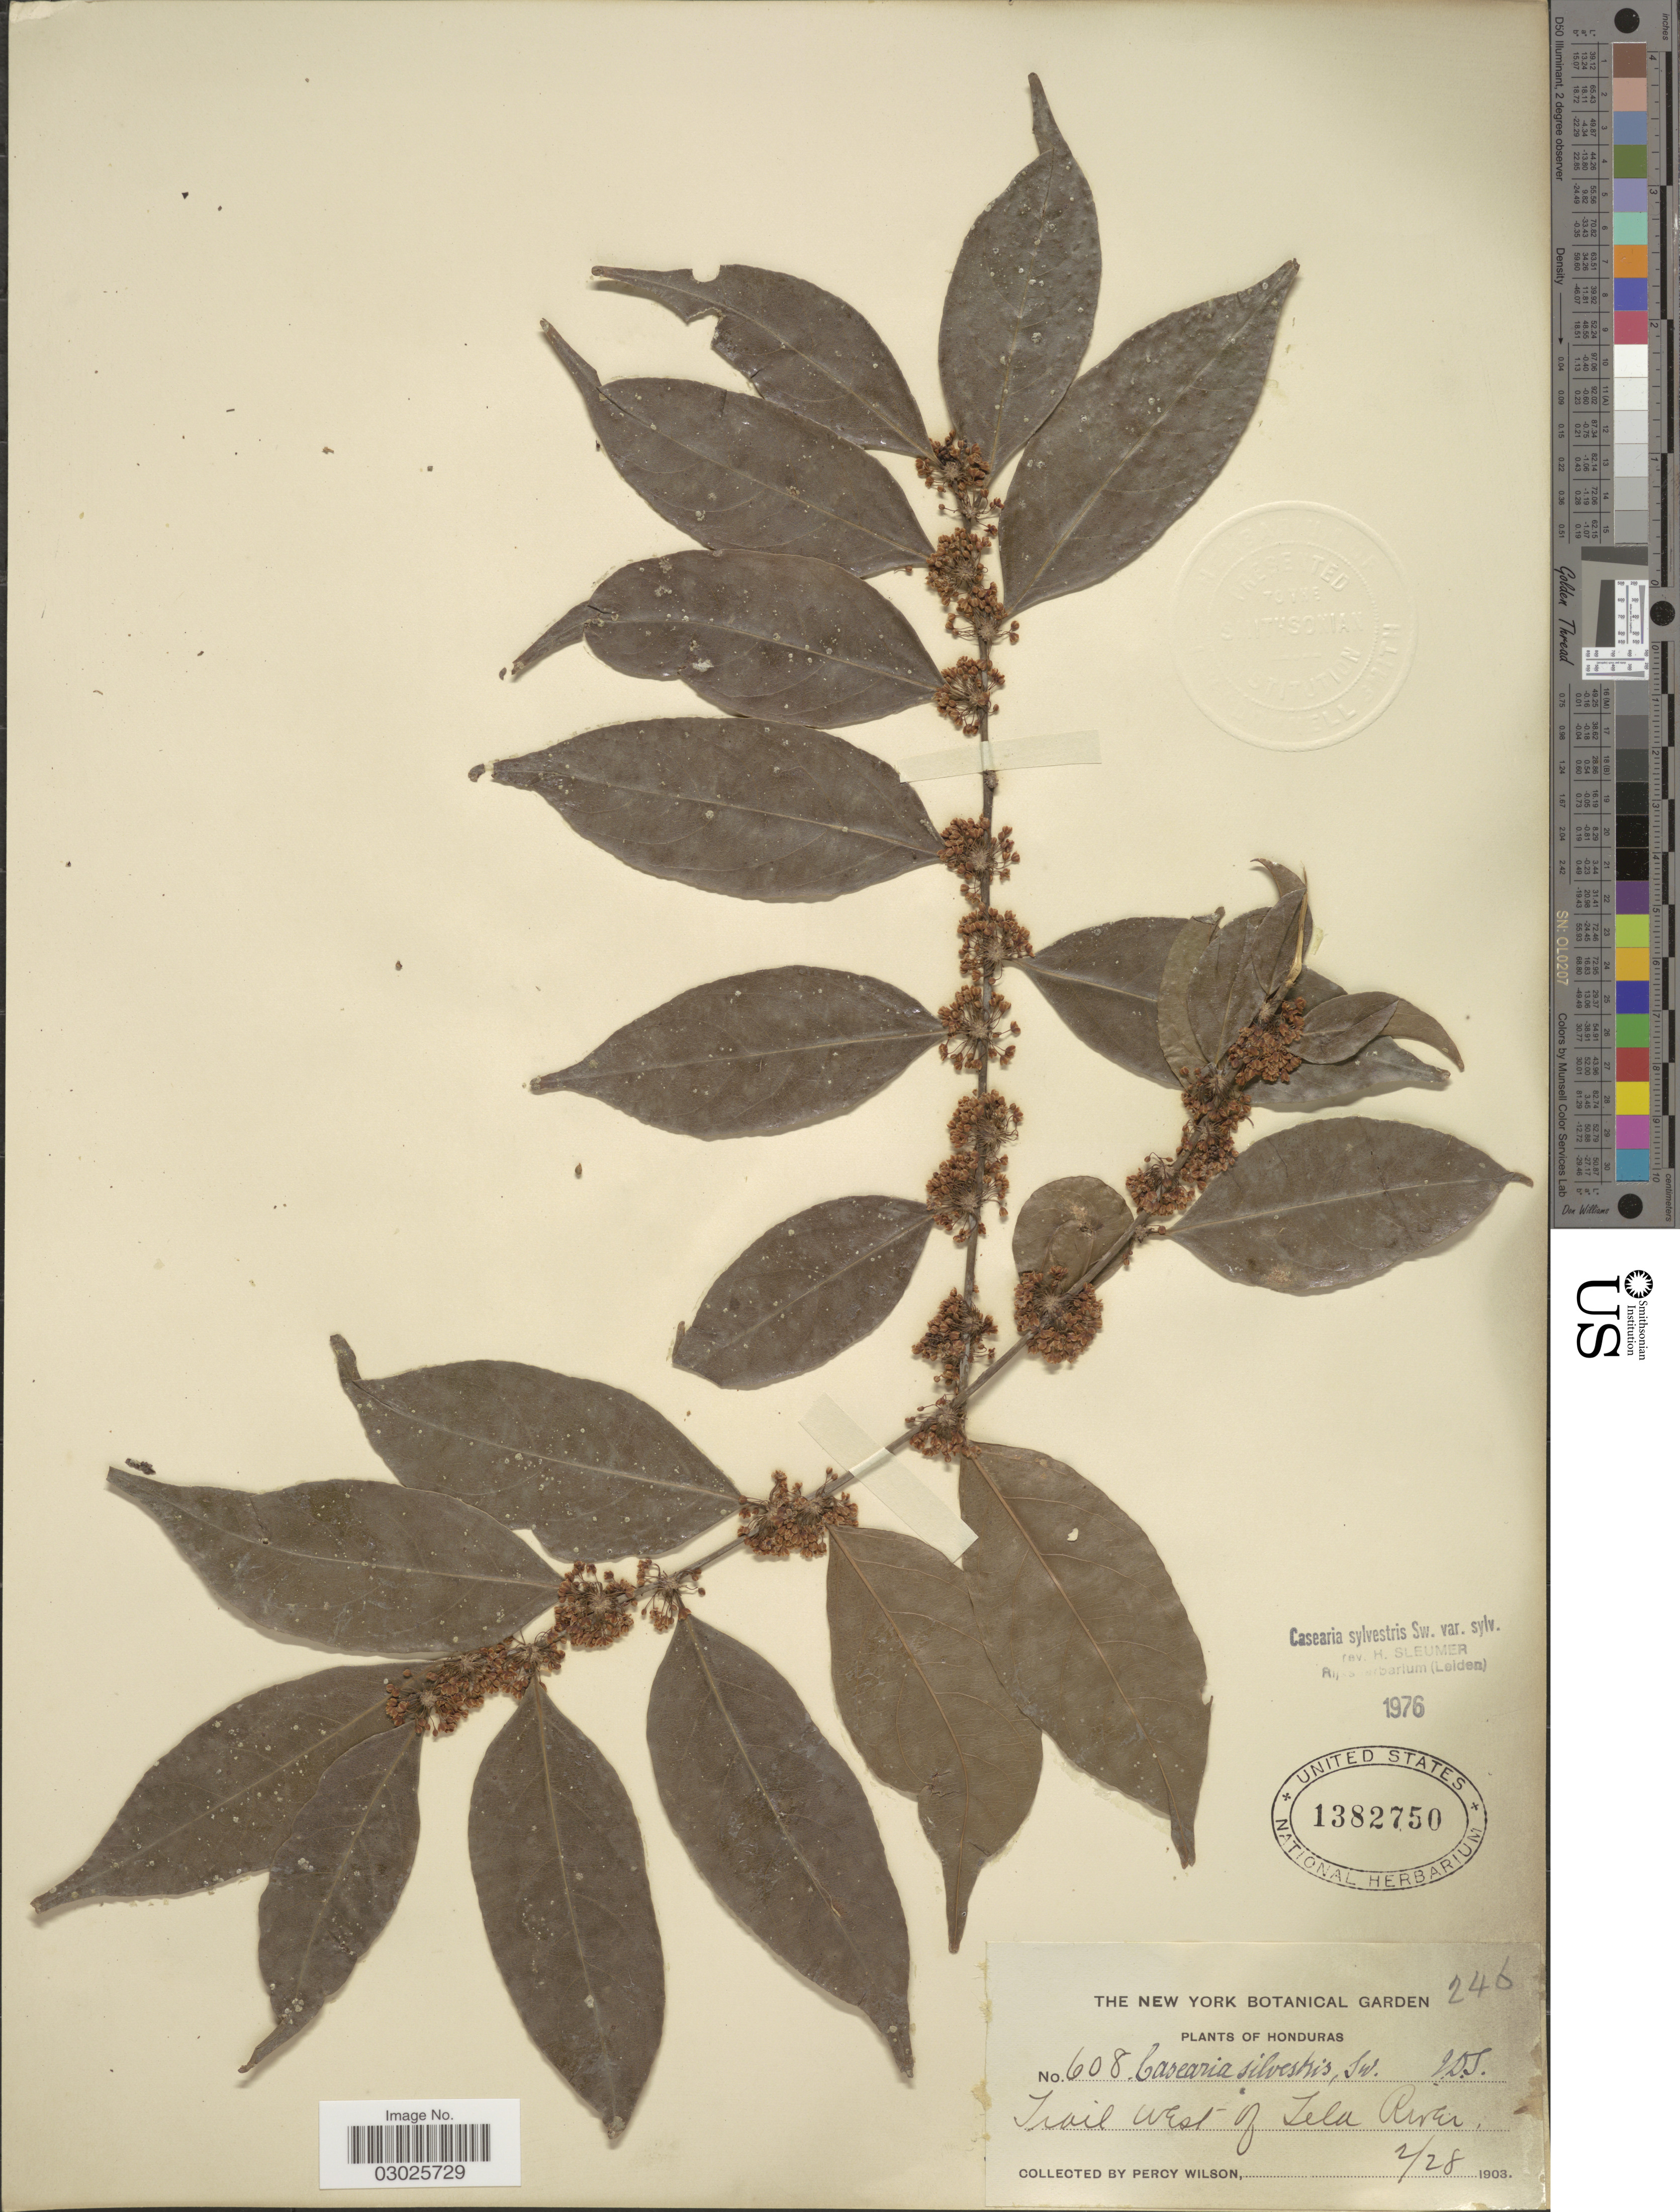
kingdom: Plantae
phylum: Tracheophyta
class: Magnoliopsida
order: Malpighiales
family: Salicaceae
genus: Casearia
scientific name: Casearia sylvestris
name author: Sw.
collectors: P. Wilson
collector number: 608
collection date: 1903-02-28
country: Honduras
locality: Trail West of Tela River.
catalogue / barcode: US 1382750